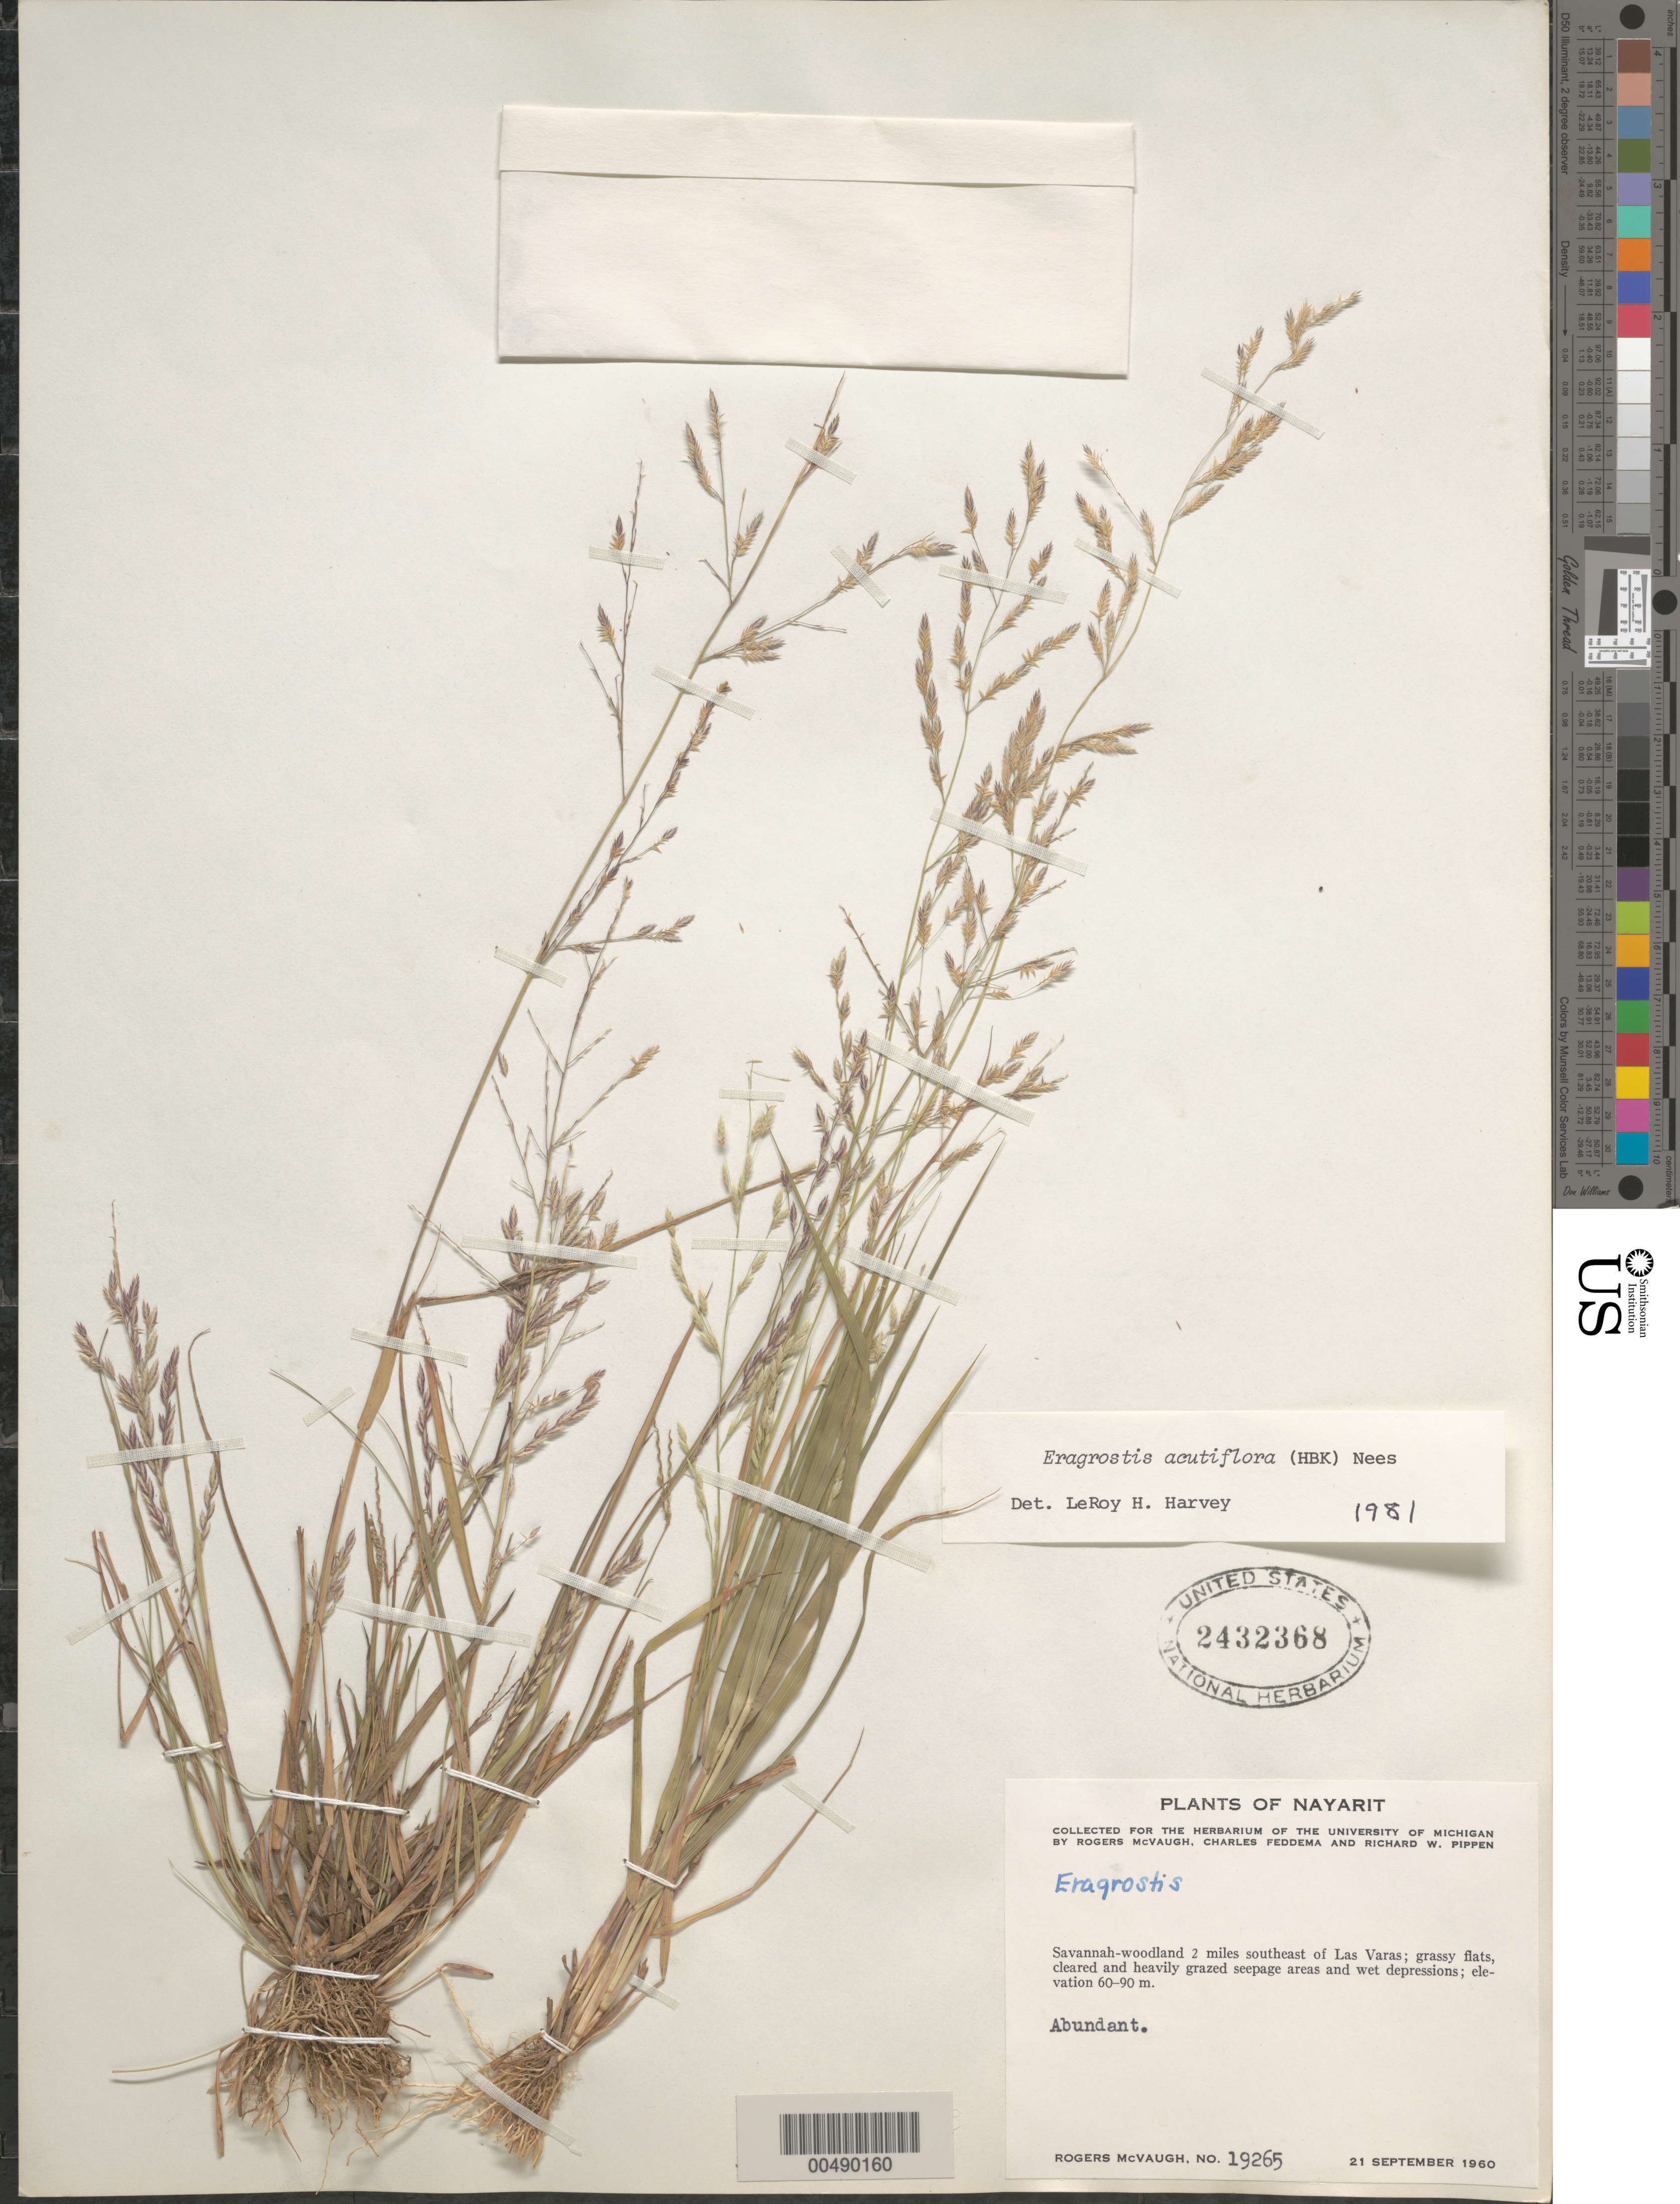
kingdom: Plantae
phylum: Tracheophyta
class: Liliopsida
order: Poales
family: Poaceae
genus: Eragrostis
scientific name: Eragrostis acutiflora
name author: (Kunth) Nees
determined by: Harvey, L. H.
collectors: R. McVaugh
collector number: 19265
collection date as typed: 21 Sep 1960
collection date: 1960-09-21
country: Mexico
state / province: Nayarit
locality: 2 mi SE of Las Varas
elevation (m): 60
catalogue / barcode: US 2432368